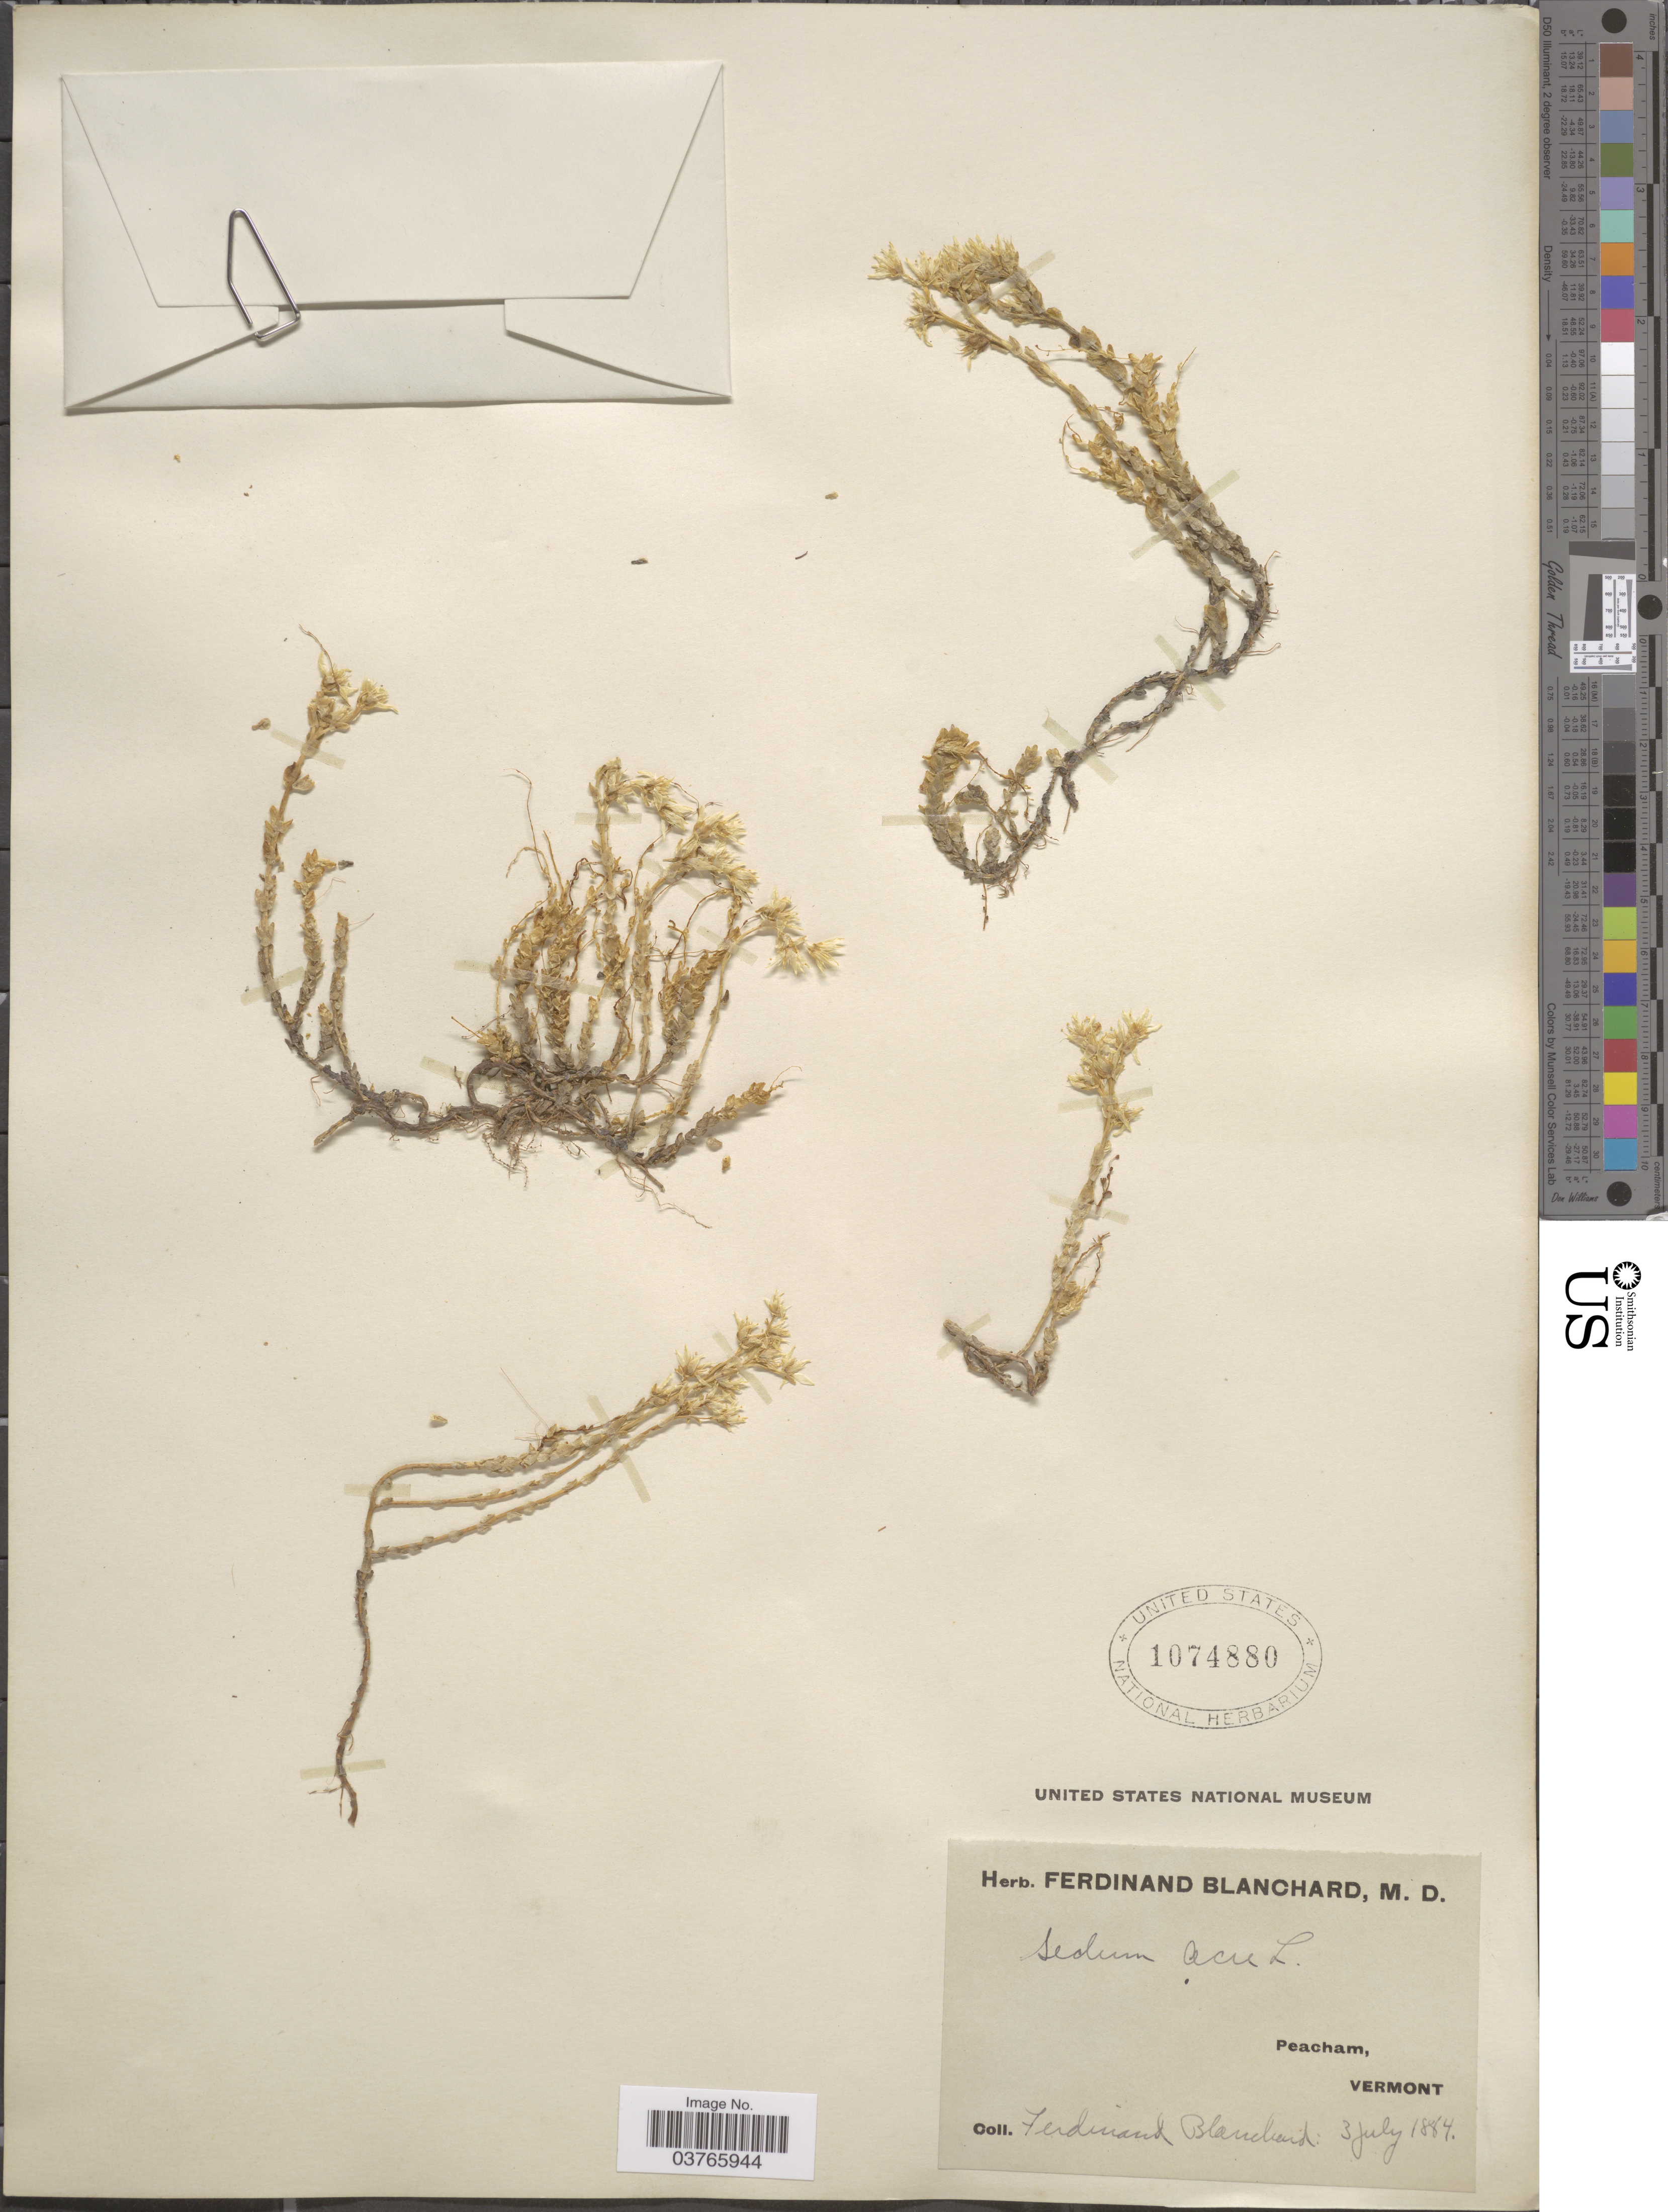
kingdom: Plantae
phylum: Tracheophyta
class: Magnoliopsida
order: Saxifragales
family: Crassulaceae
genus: Sedum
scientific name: Sedum acre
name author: L.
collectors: F. Blanchard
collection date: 1884-07-03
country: United States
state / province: Vermont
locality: Peacham.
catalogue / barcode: US 1074880